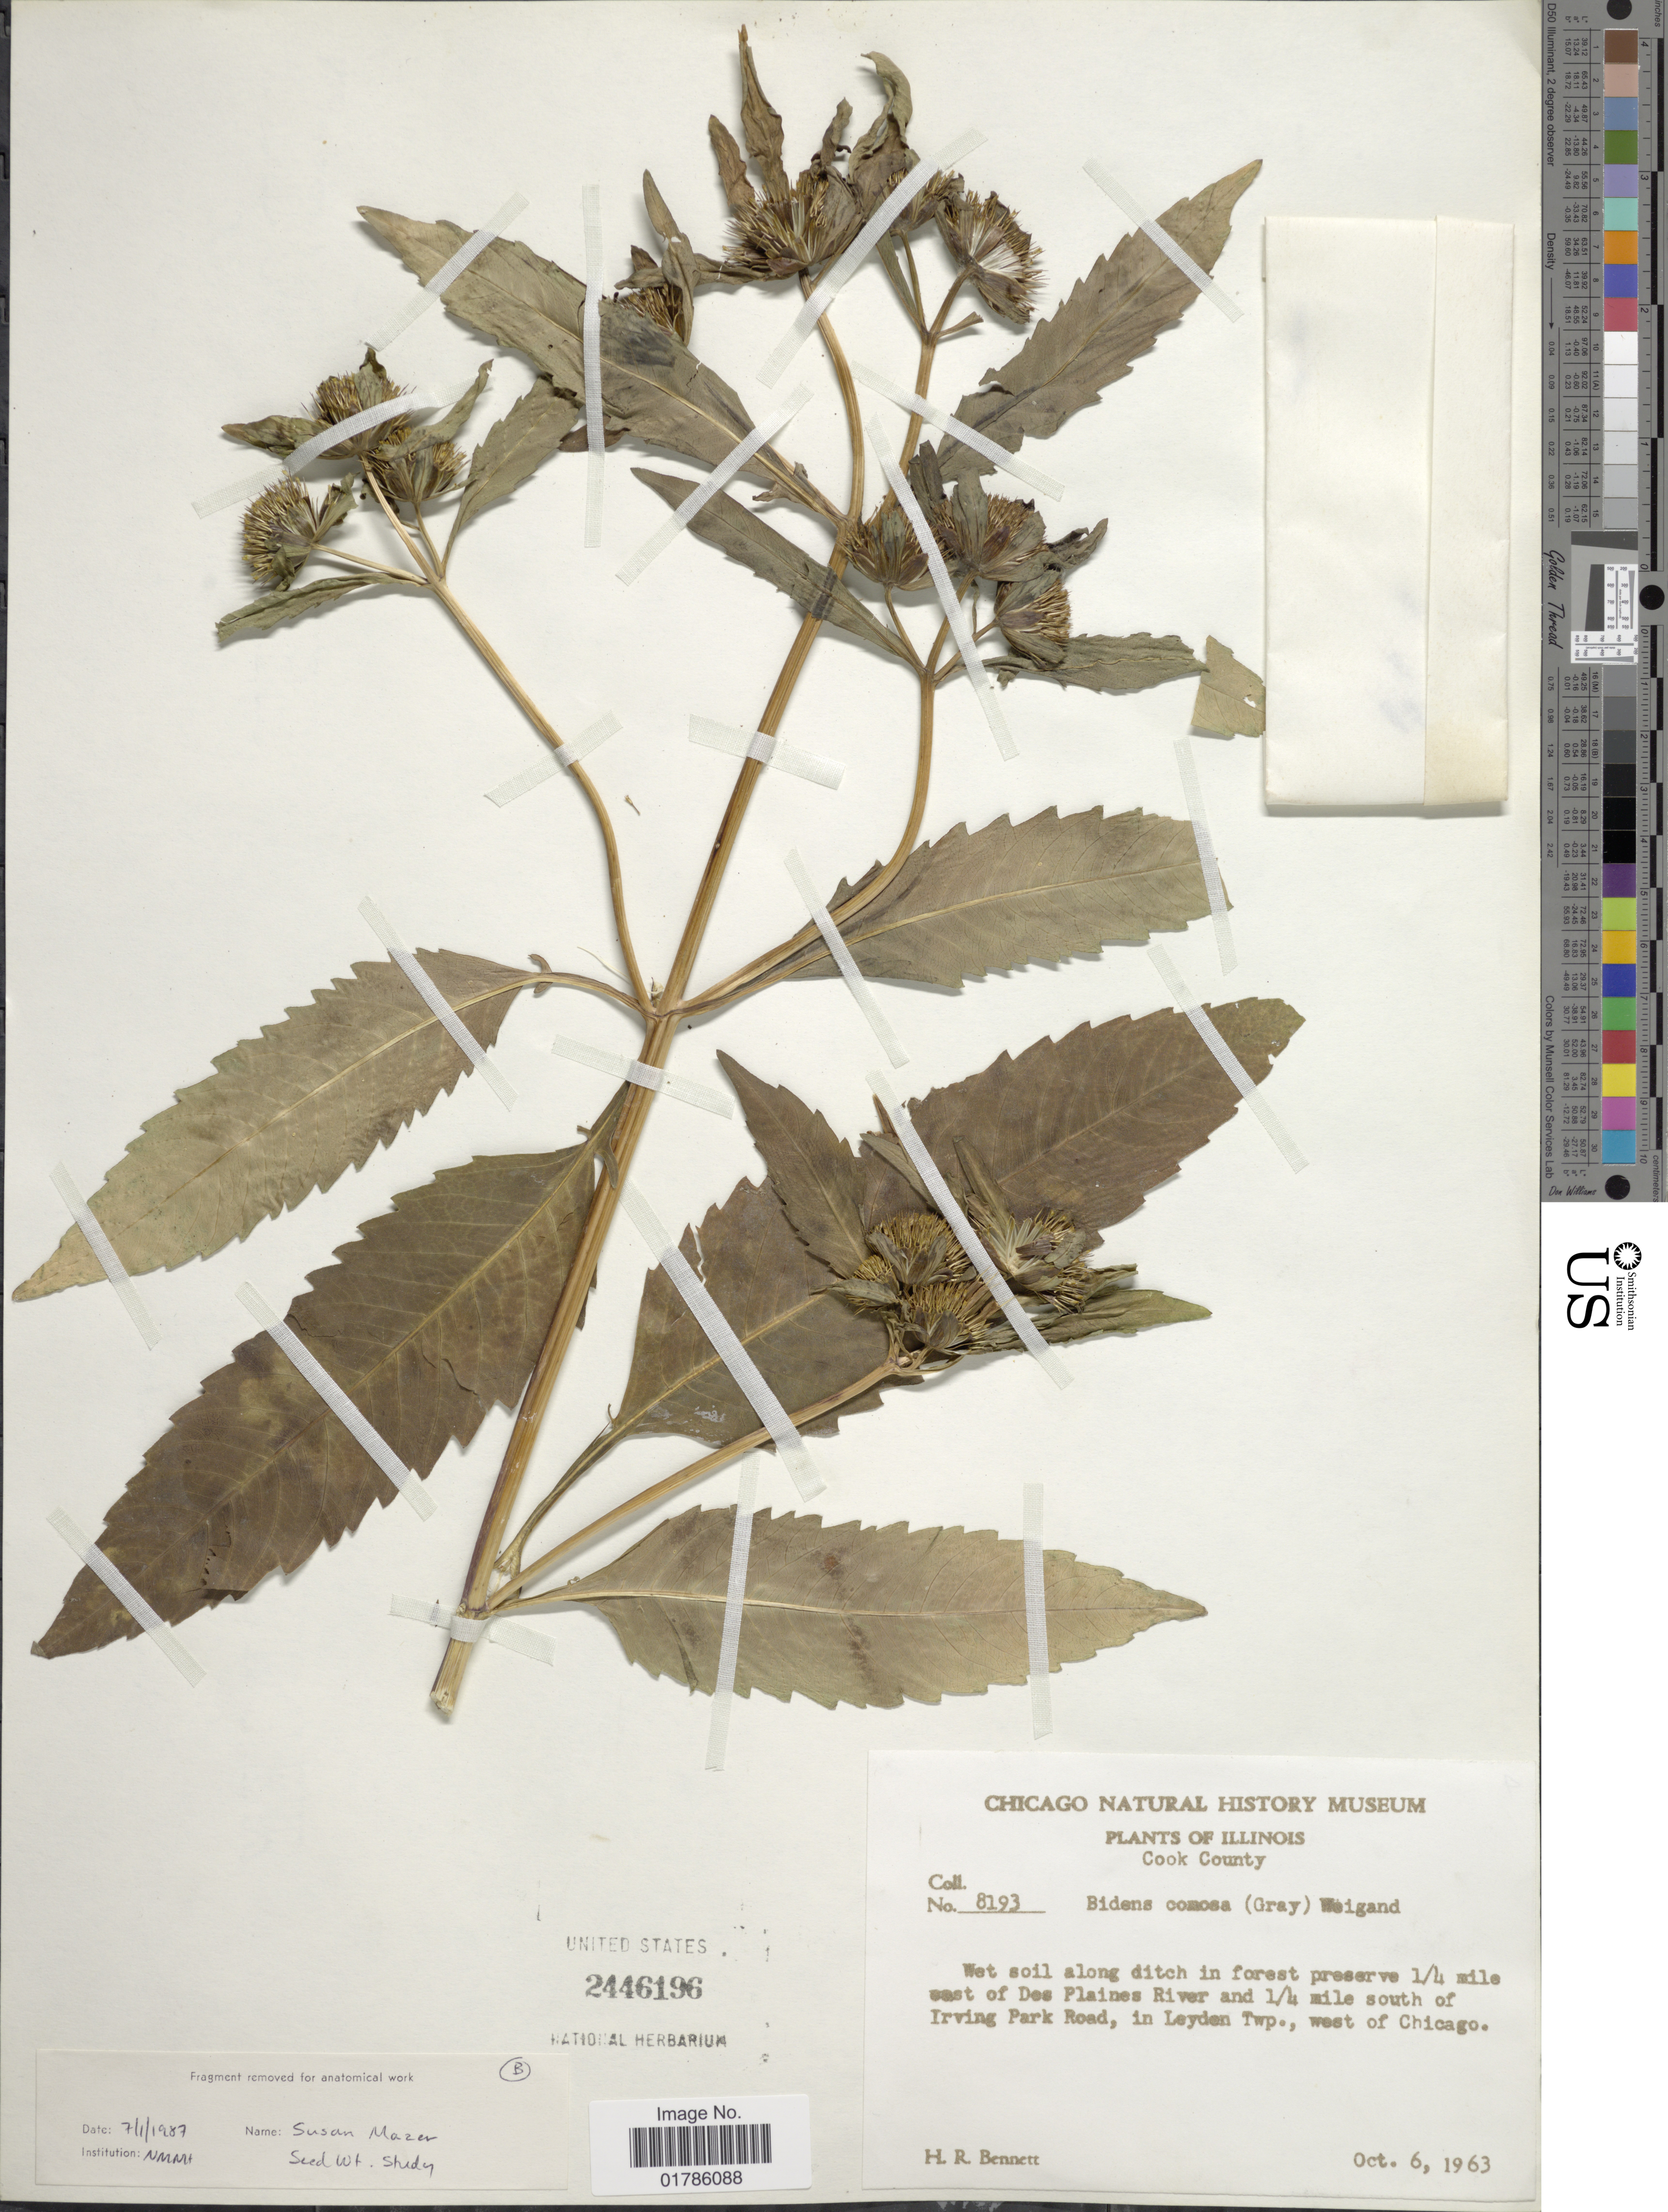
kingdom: Plantae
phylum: Tracheophyta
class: Magnoliopsida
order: Asterales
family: Asteraceae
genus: Bidens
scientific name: Bidens comosa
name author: (A. Gray) Wiegand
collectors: H. R. Bennett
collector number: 8139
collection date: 1963-10-06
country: United States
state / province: Illinois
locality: Cook County, 1/4 mile west of Des Plaines River and 1/4 mile south of Irving Park Road, in Leyden Twp., west of Chicago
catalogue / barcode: US 2446196